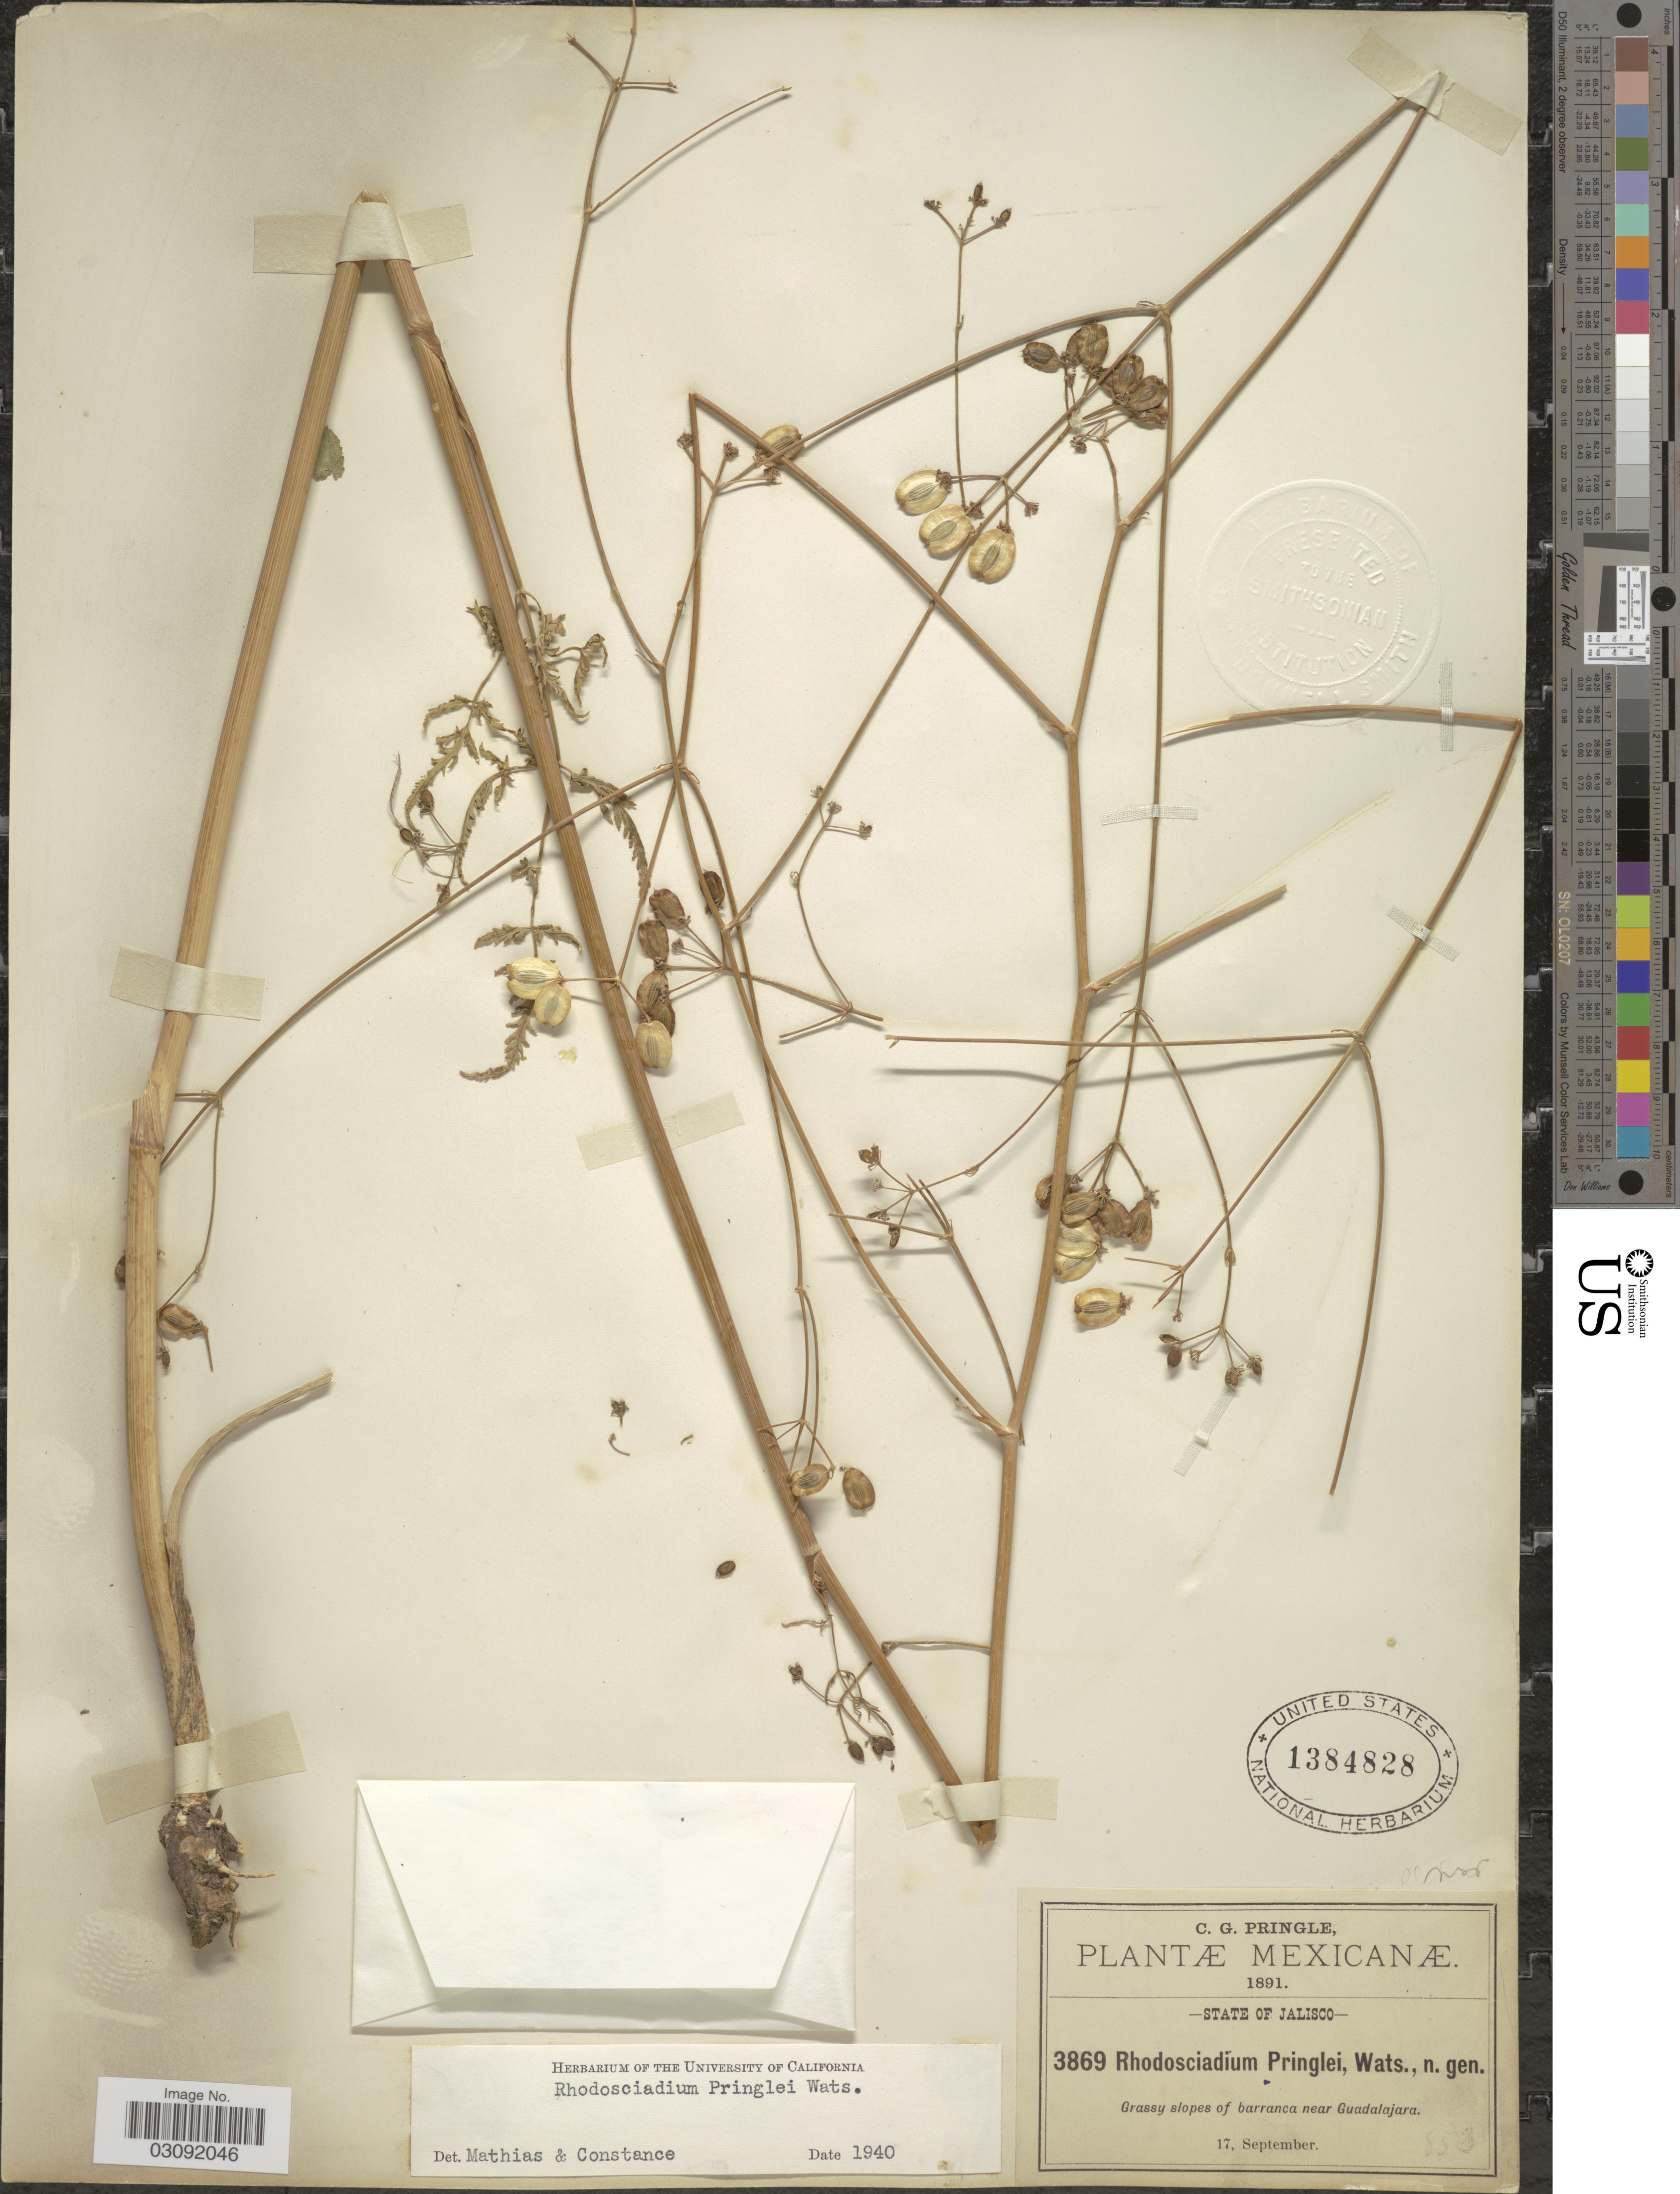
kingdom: Plantae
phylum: Tracheophyta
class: Magnoliopsida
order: Apiales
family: Apiaceae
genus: Rhodosciadium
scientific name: Rhodosciadium purpureum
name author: Mathias & Constance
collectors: C. G. Pringle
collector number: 3869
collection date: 1891-09-17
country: Mexico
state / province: Jalisco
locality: Grassy slopes of barranca near Guadalajara.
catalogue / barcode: US 1384828